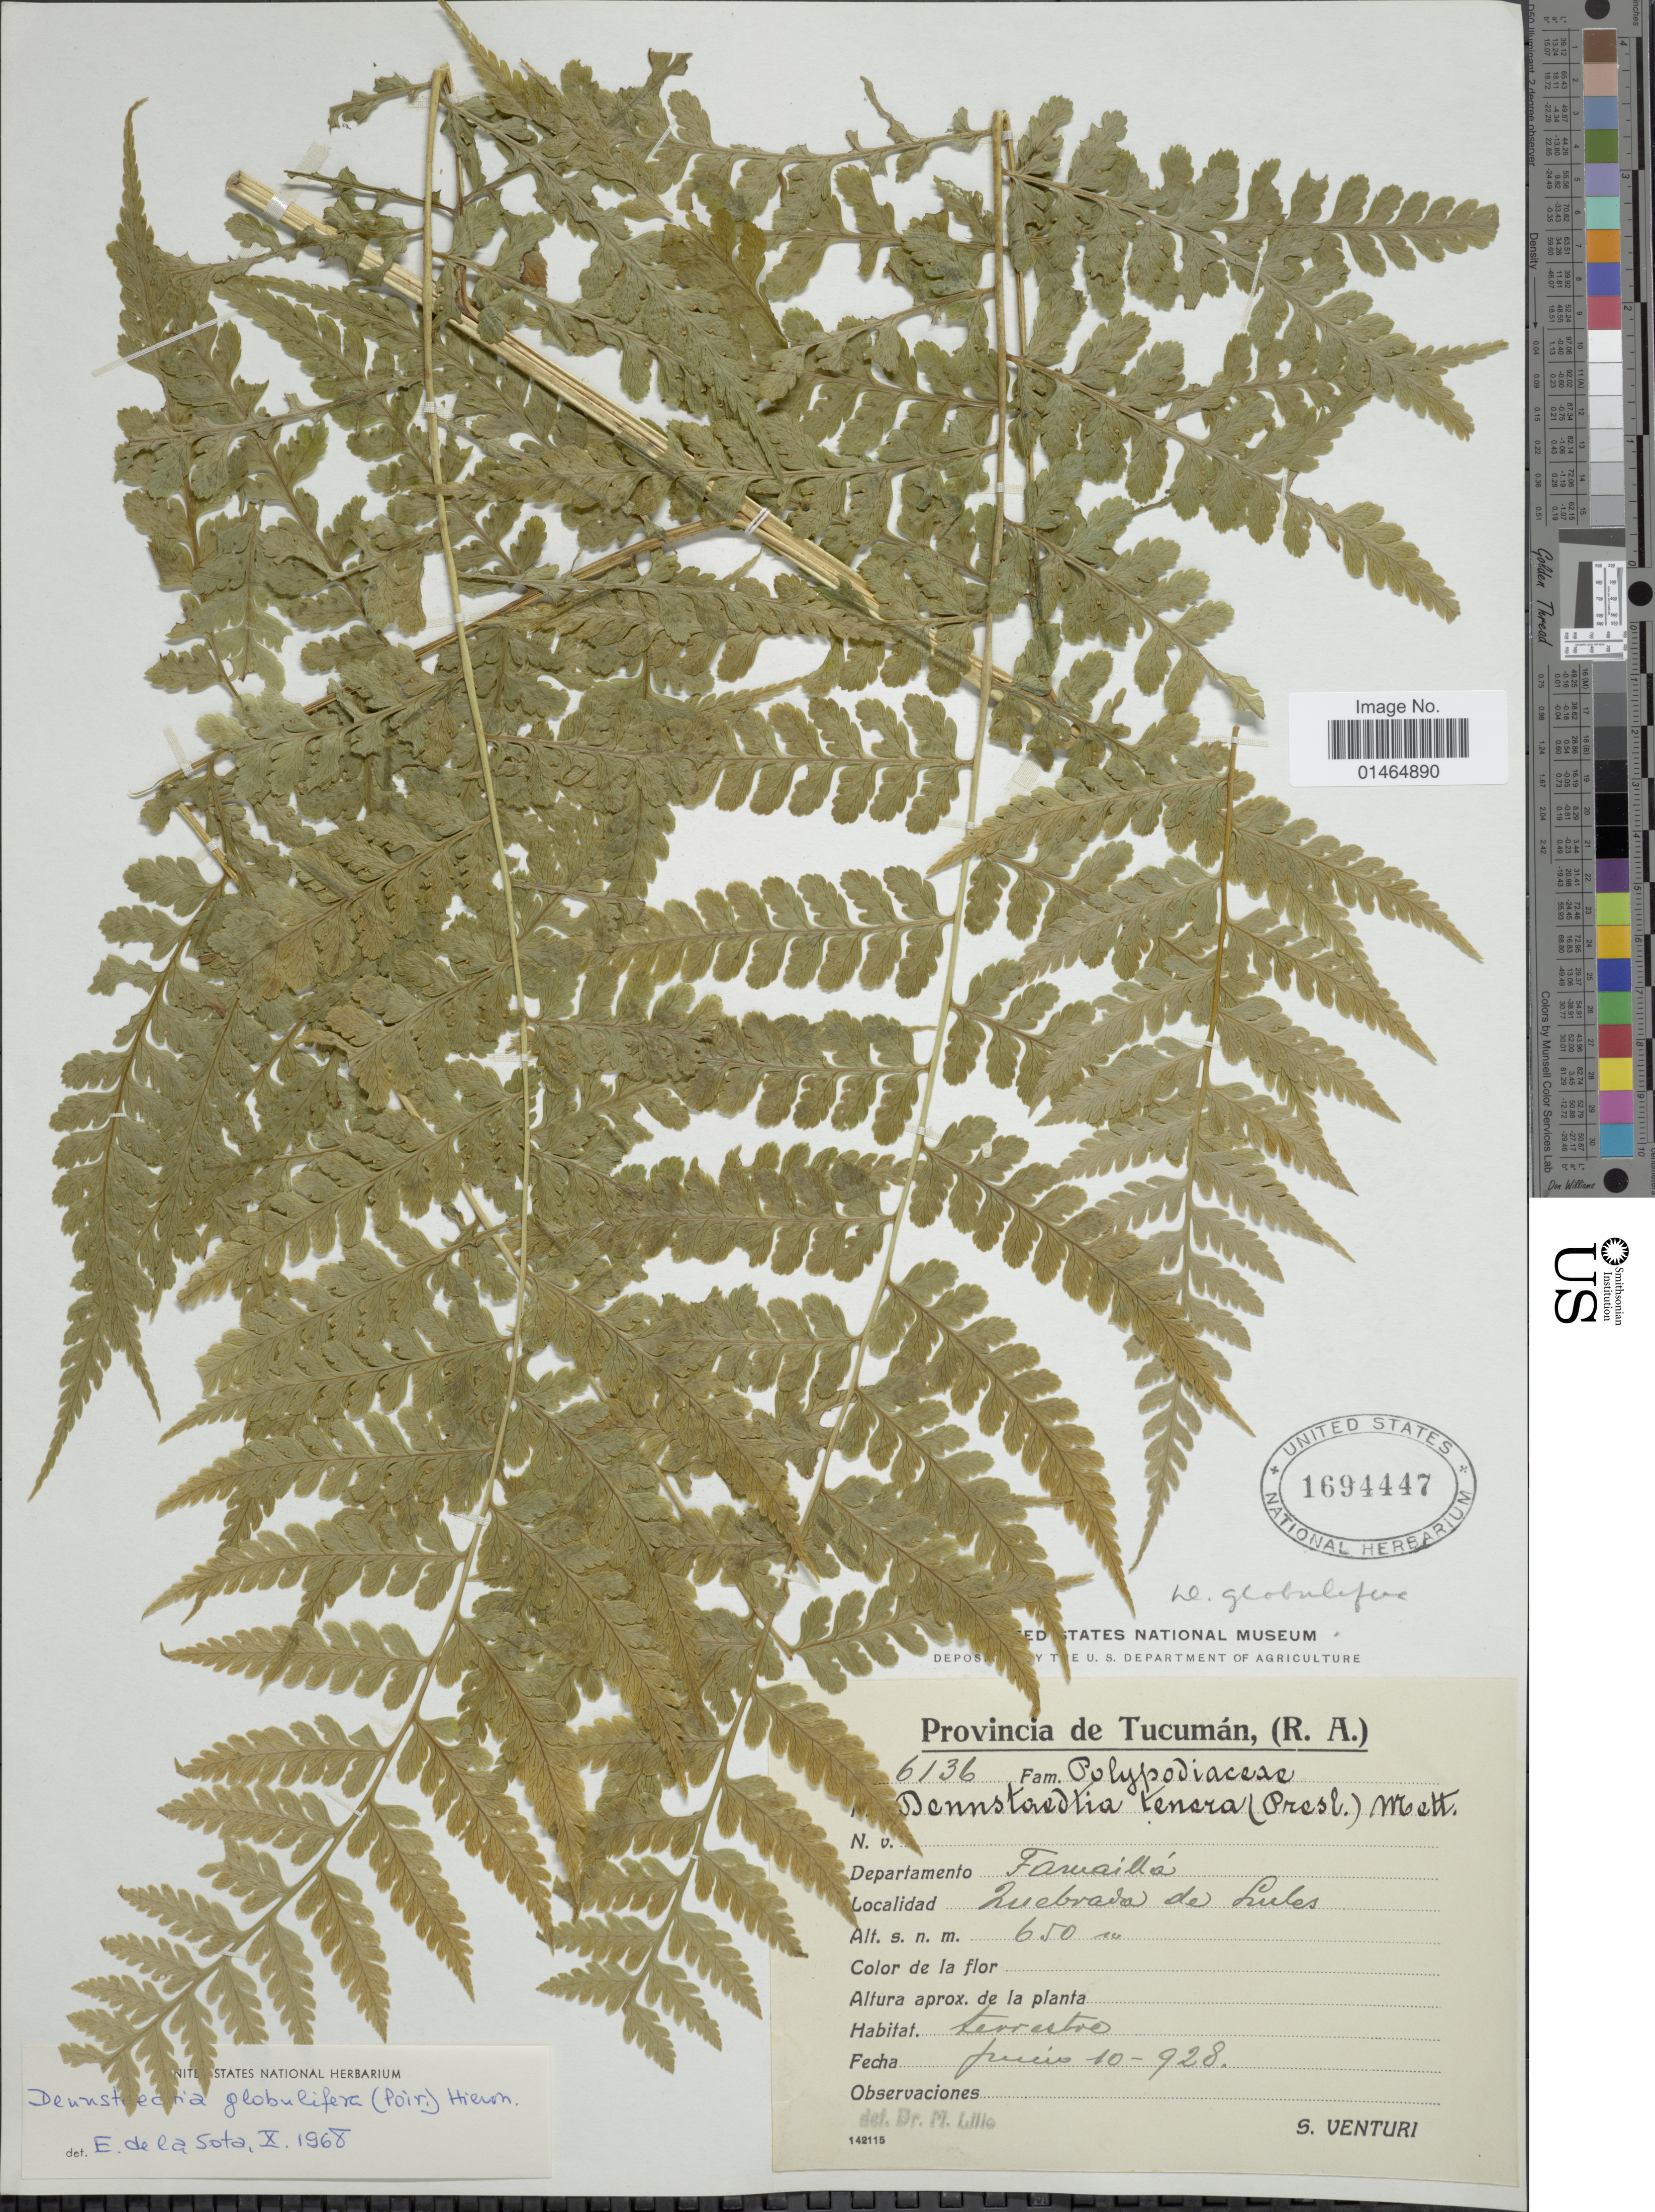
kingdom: Plantae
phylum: Tracheophyta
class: Polypodiopsida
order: Polypodiales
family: Dennstaedtiaceae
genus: Dennstaedtia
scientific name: Dennstaedtia globulifera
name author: (Poir.) Hieron.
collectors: S. Venturi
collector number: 6136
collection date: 1928-06-10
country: Argentina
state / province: Tucuman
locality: Departamento Famaillá. Quebrada de Lules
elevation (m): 650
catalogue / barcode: US 1694447